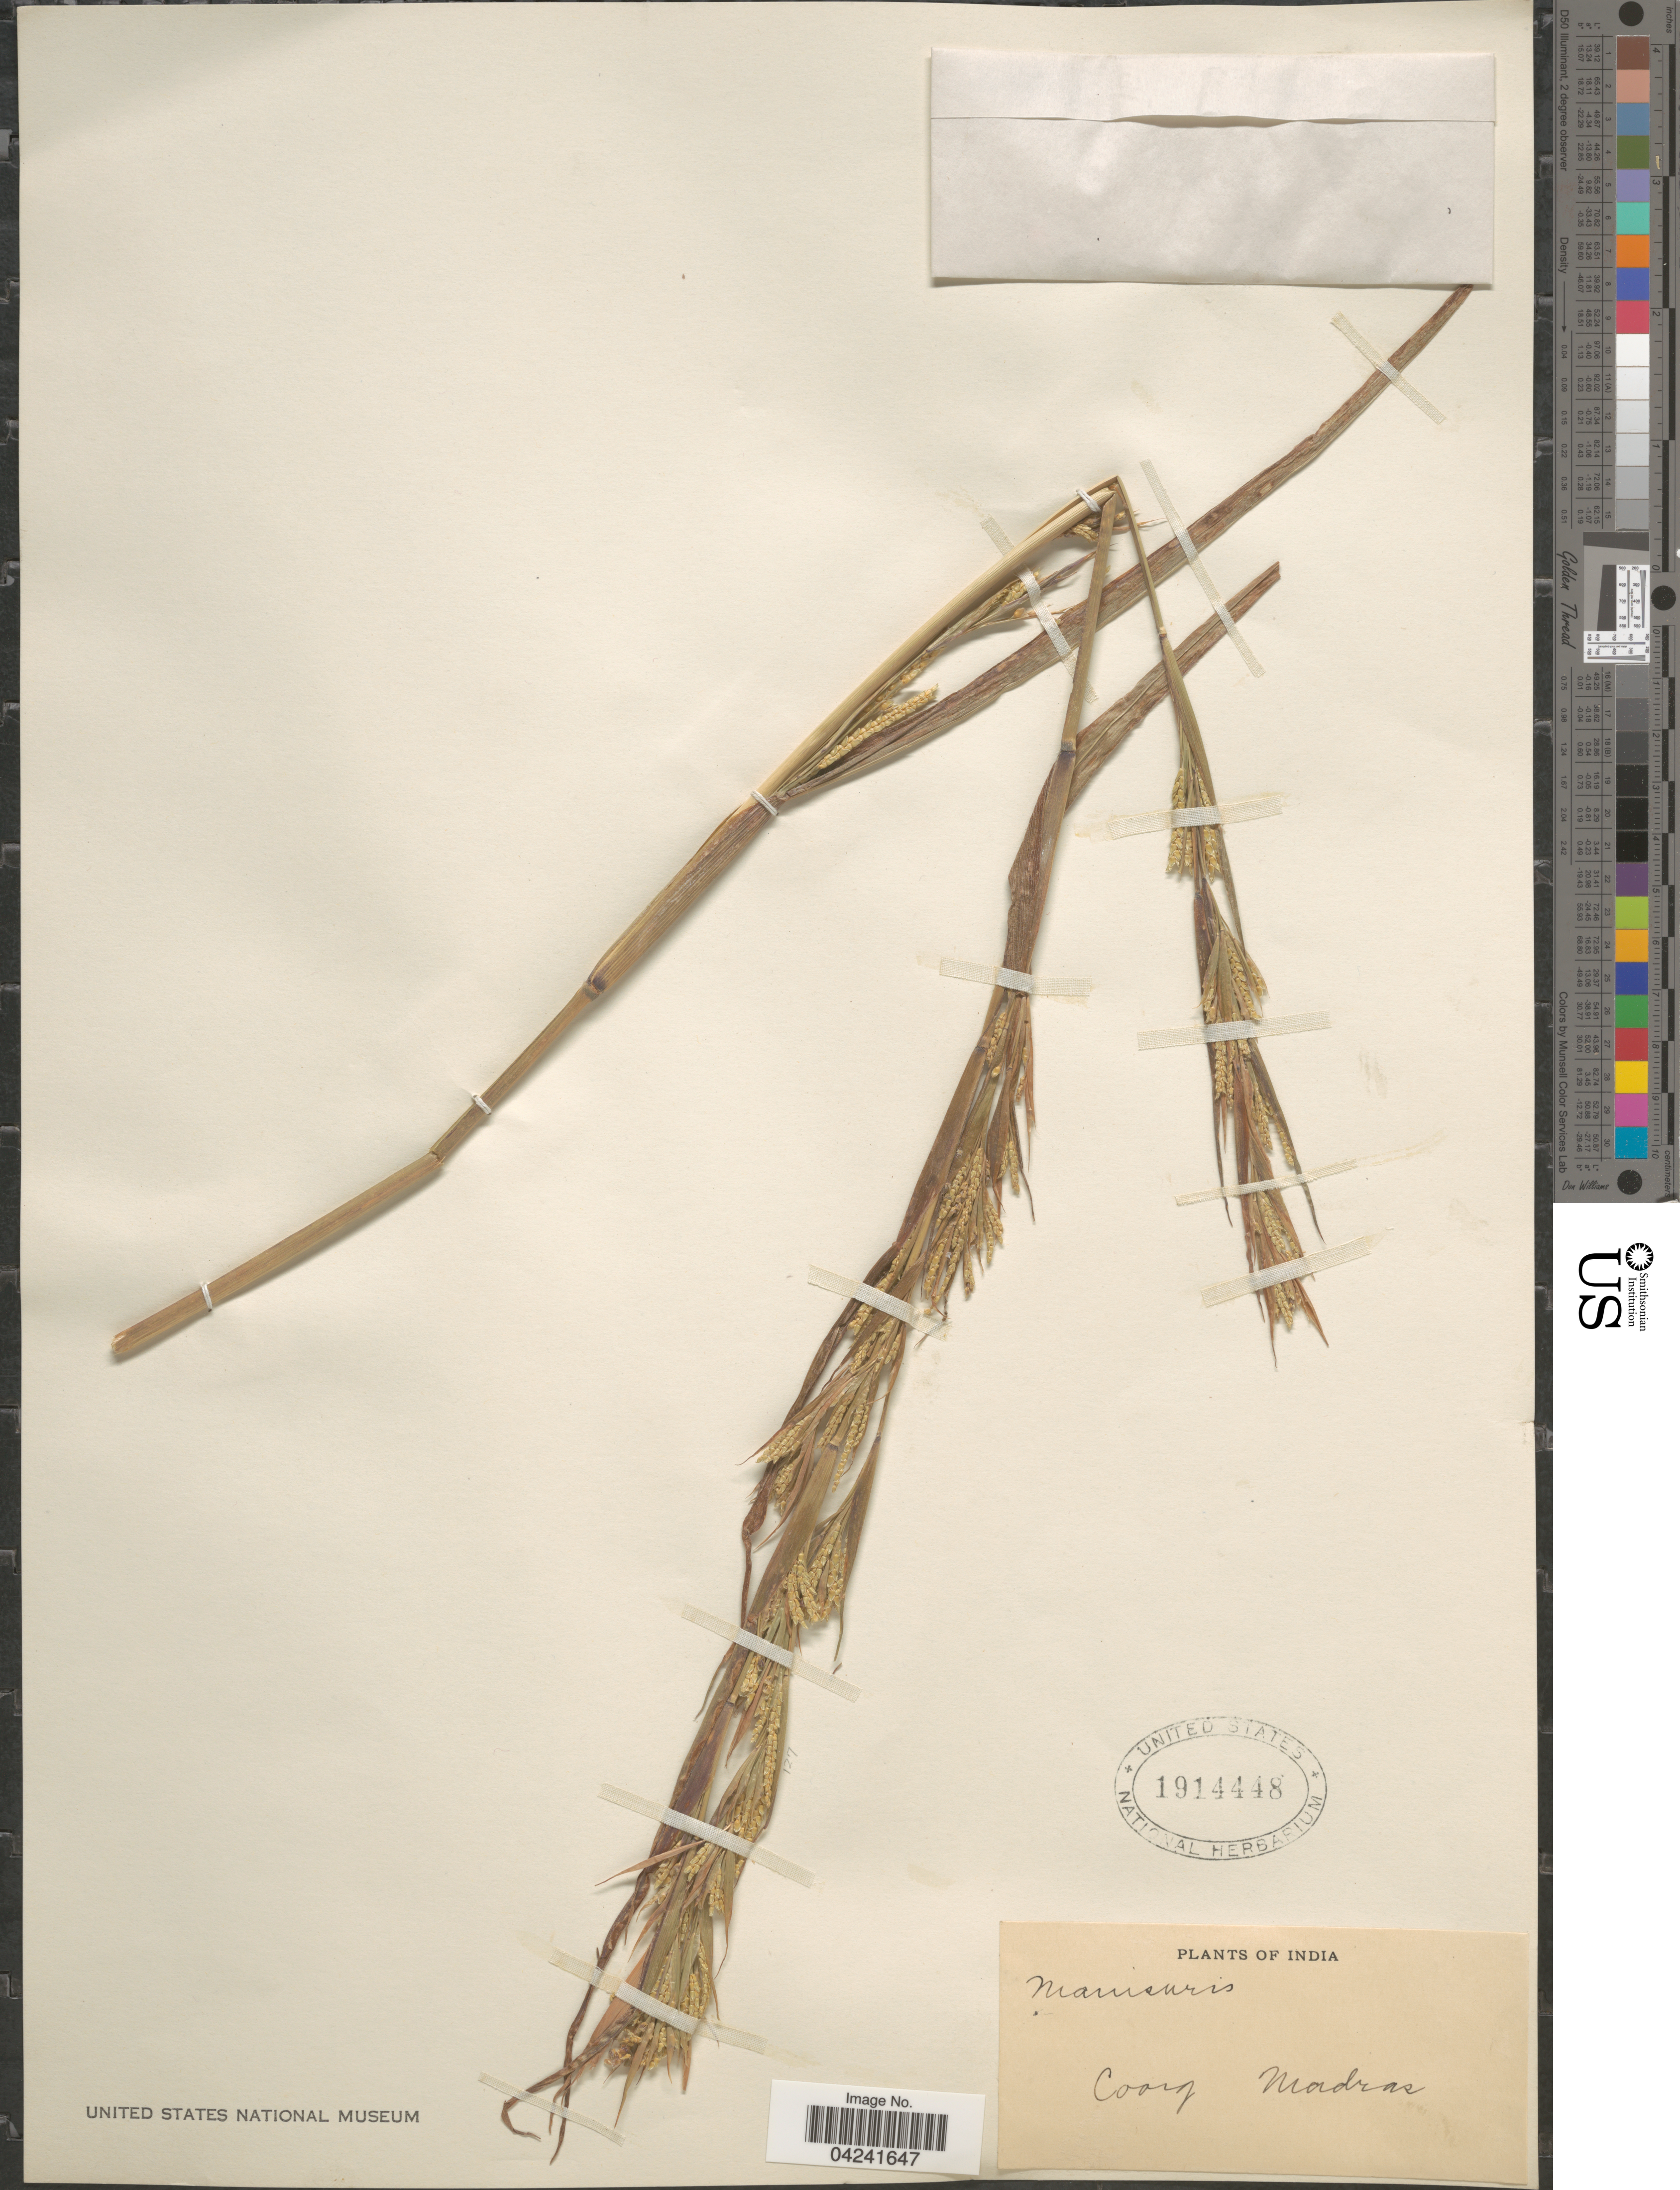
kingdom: Plantae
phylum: Tracheophyta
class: Liliopsida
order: Poales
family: Poaceae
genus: Manisuris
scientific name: Manisuris sp.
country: India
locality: Coorg. Madras.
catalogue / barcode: US 1914448